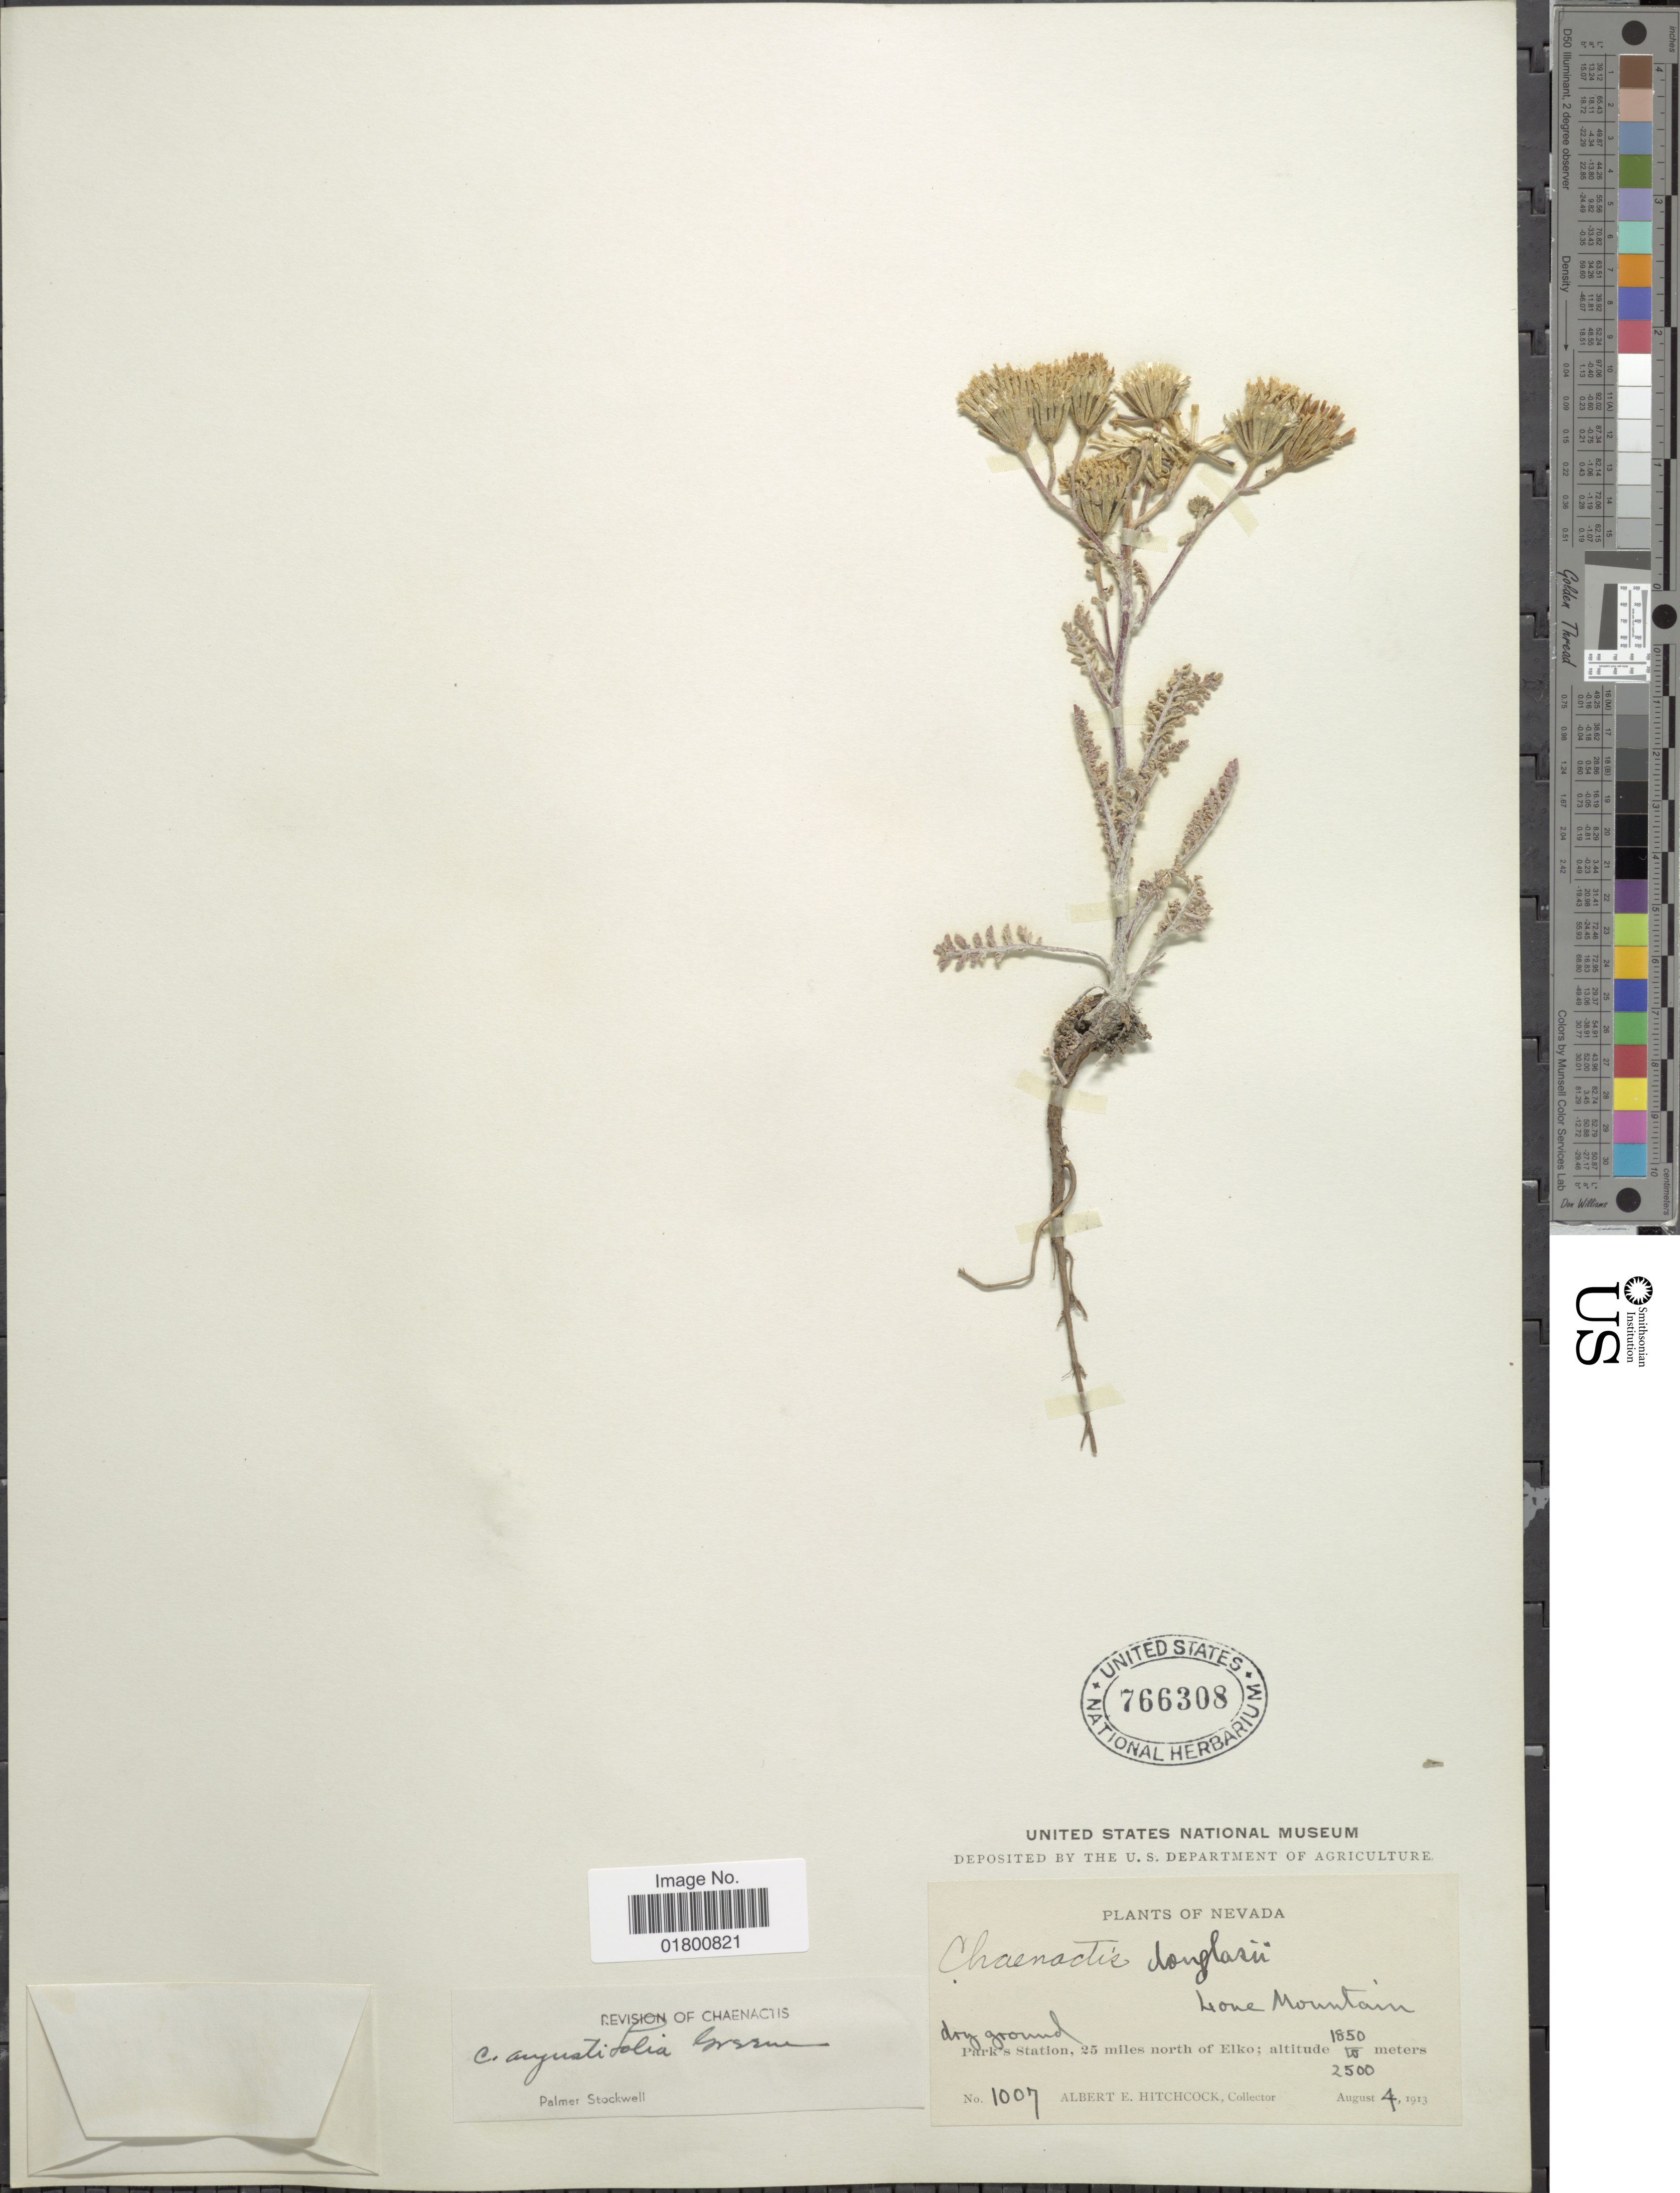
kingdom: Plantae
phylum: Tracheophyta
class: Magnoliopsida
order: Asterales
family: Asteraceae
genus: Chaenactis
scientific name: Chaenactis angustifolia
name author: Greene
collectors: A. Hitchcock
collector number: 1007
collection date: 1913-08-04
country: United States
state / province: Nevada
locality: Park's Station, 25 miles north of Elko, Lione Mountain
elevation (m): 1850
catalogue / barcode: US 766308